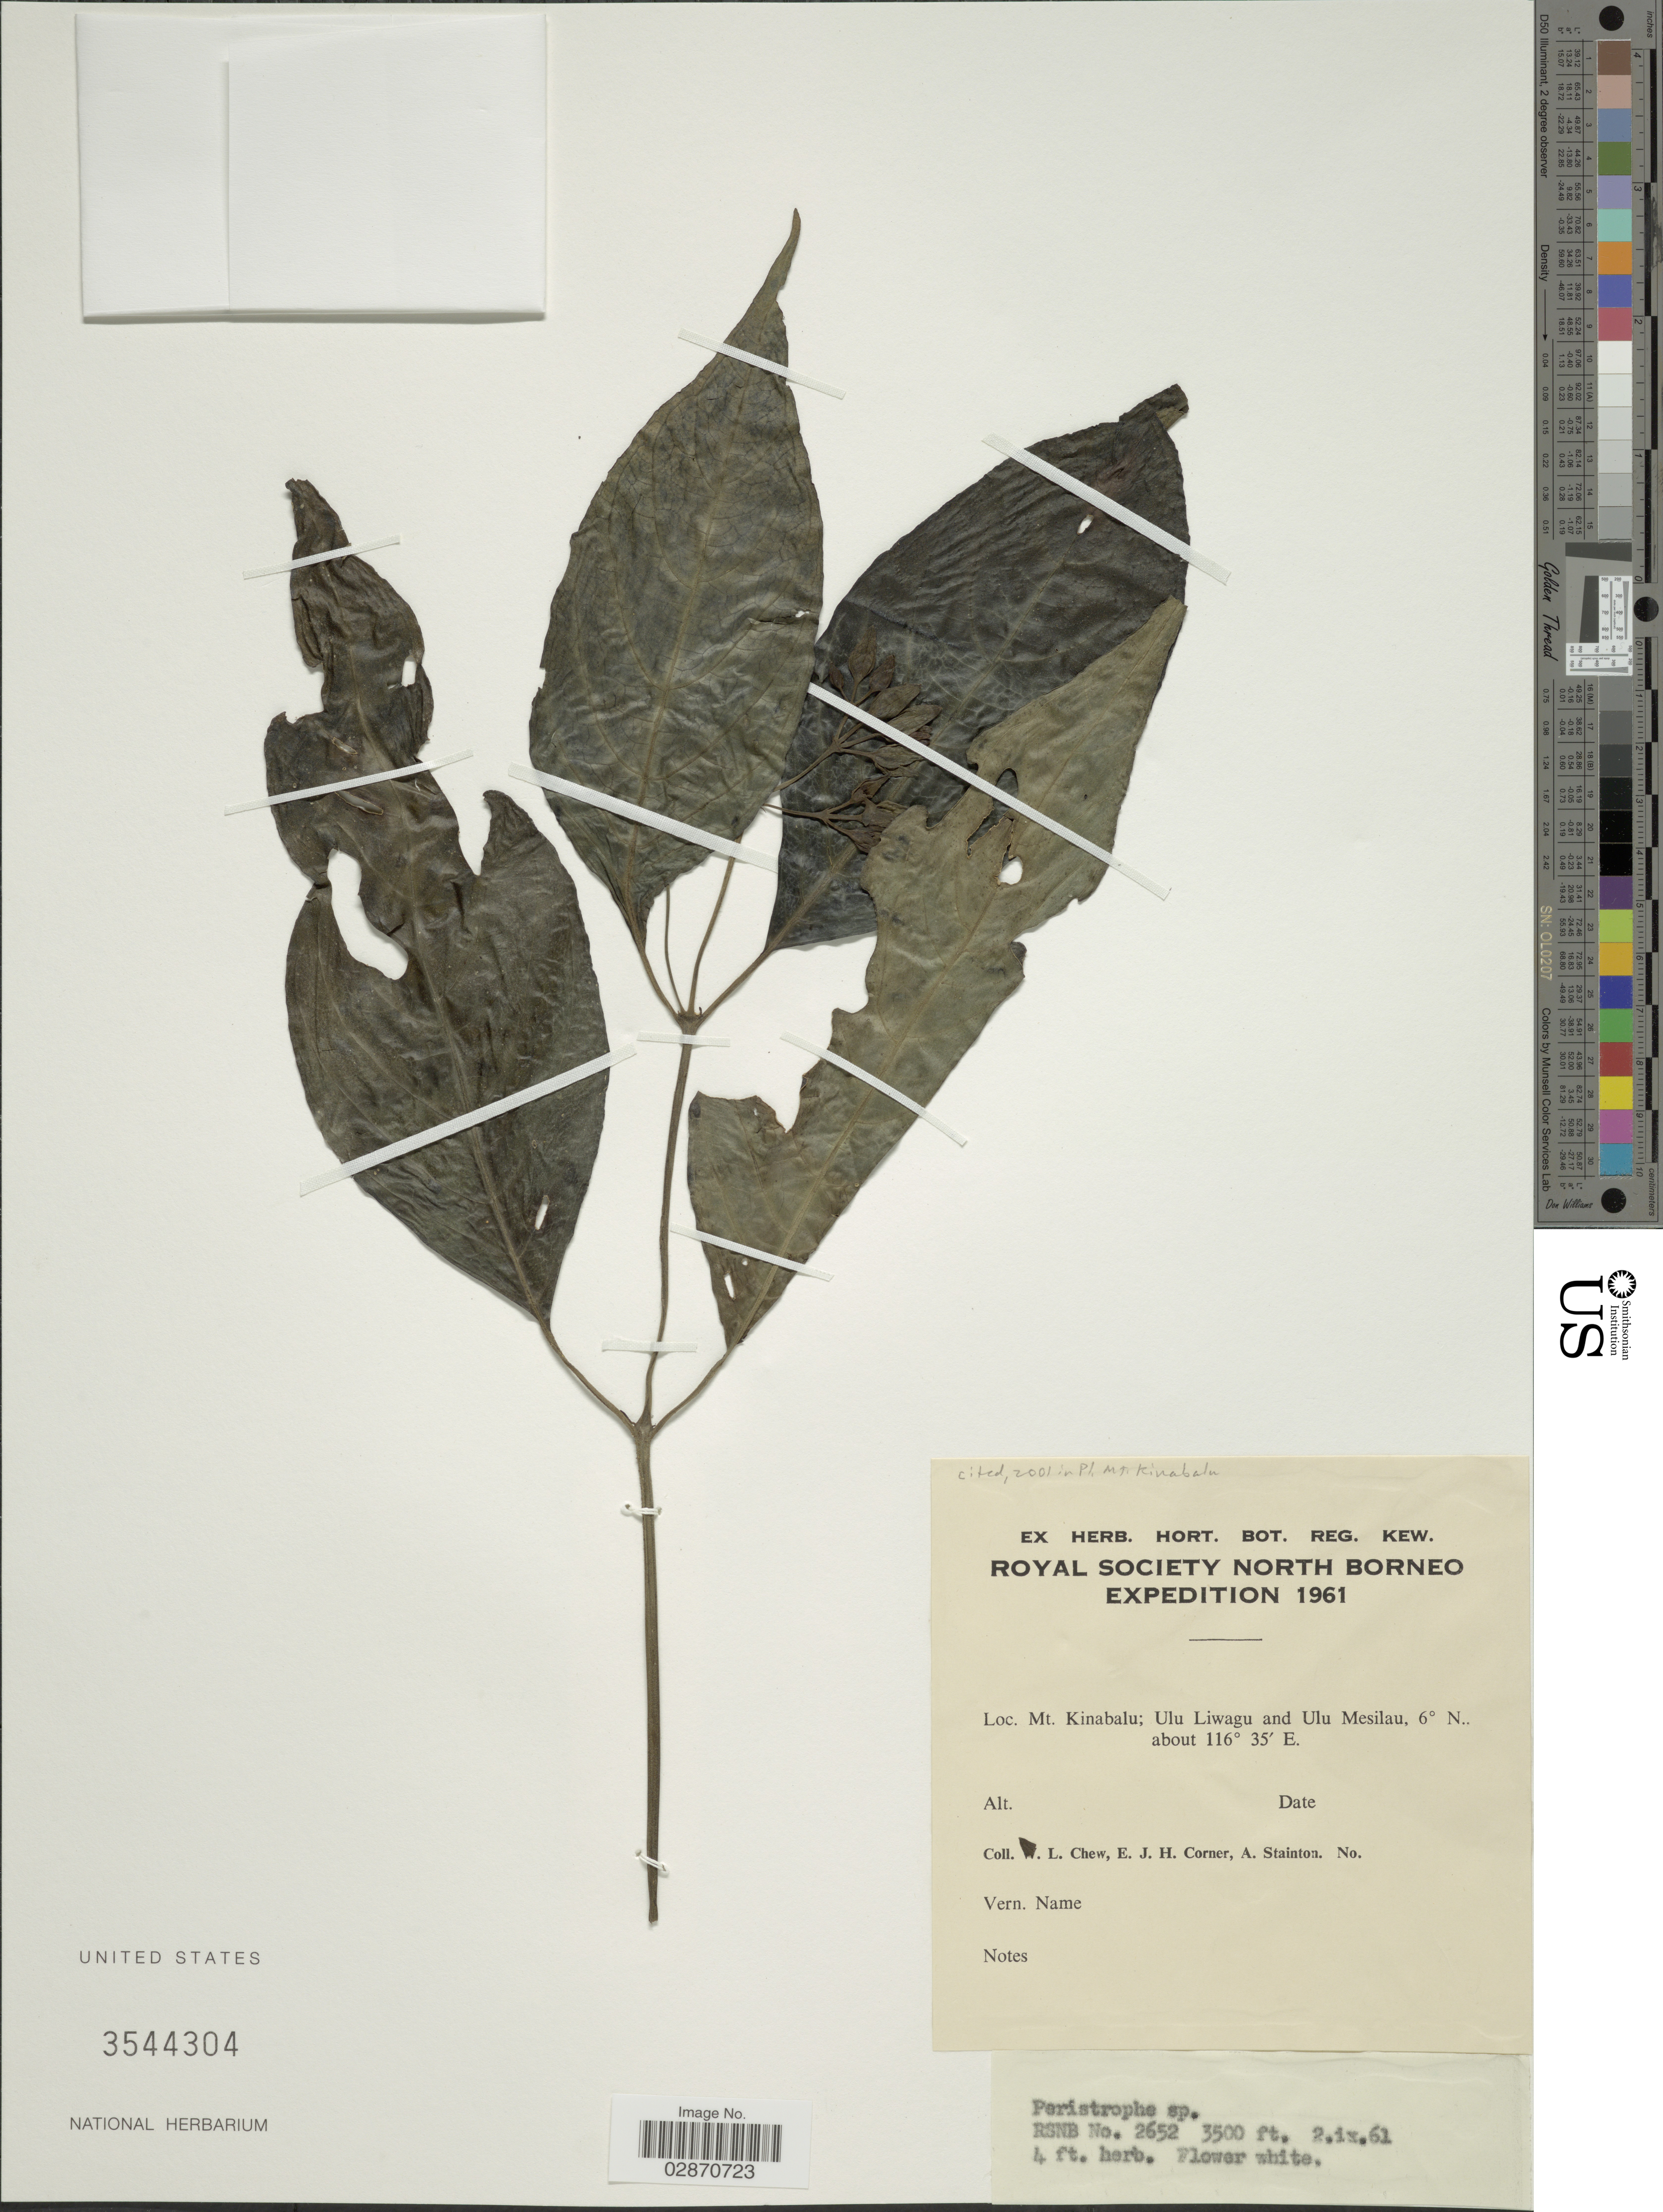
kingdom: Plantae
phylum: Tracheophyta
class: Magnoliopsida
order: Lamiales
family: Acanthaceae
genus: Peristrophe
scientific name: Peristrophe sp.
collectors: W. Chew, E. Corner & A. Stainton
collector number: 2652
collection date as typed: Transcribed d/m/y: 2/9/61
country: Malaysia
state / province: Sabah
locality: North Borneo. Mt. Kinabalu; Ulu Liwagu and Ulu Mesilau.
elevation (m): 1067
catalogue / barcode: US 3544304